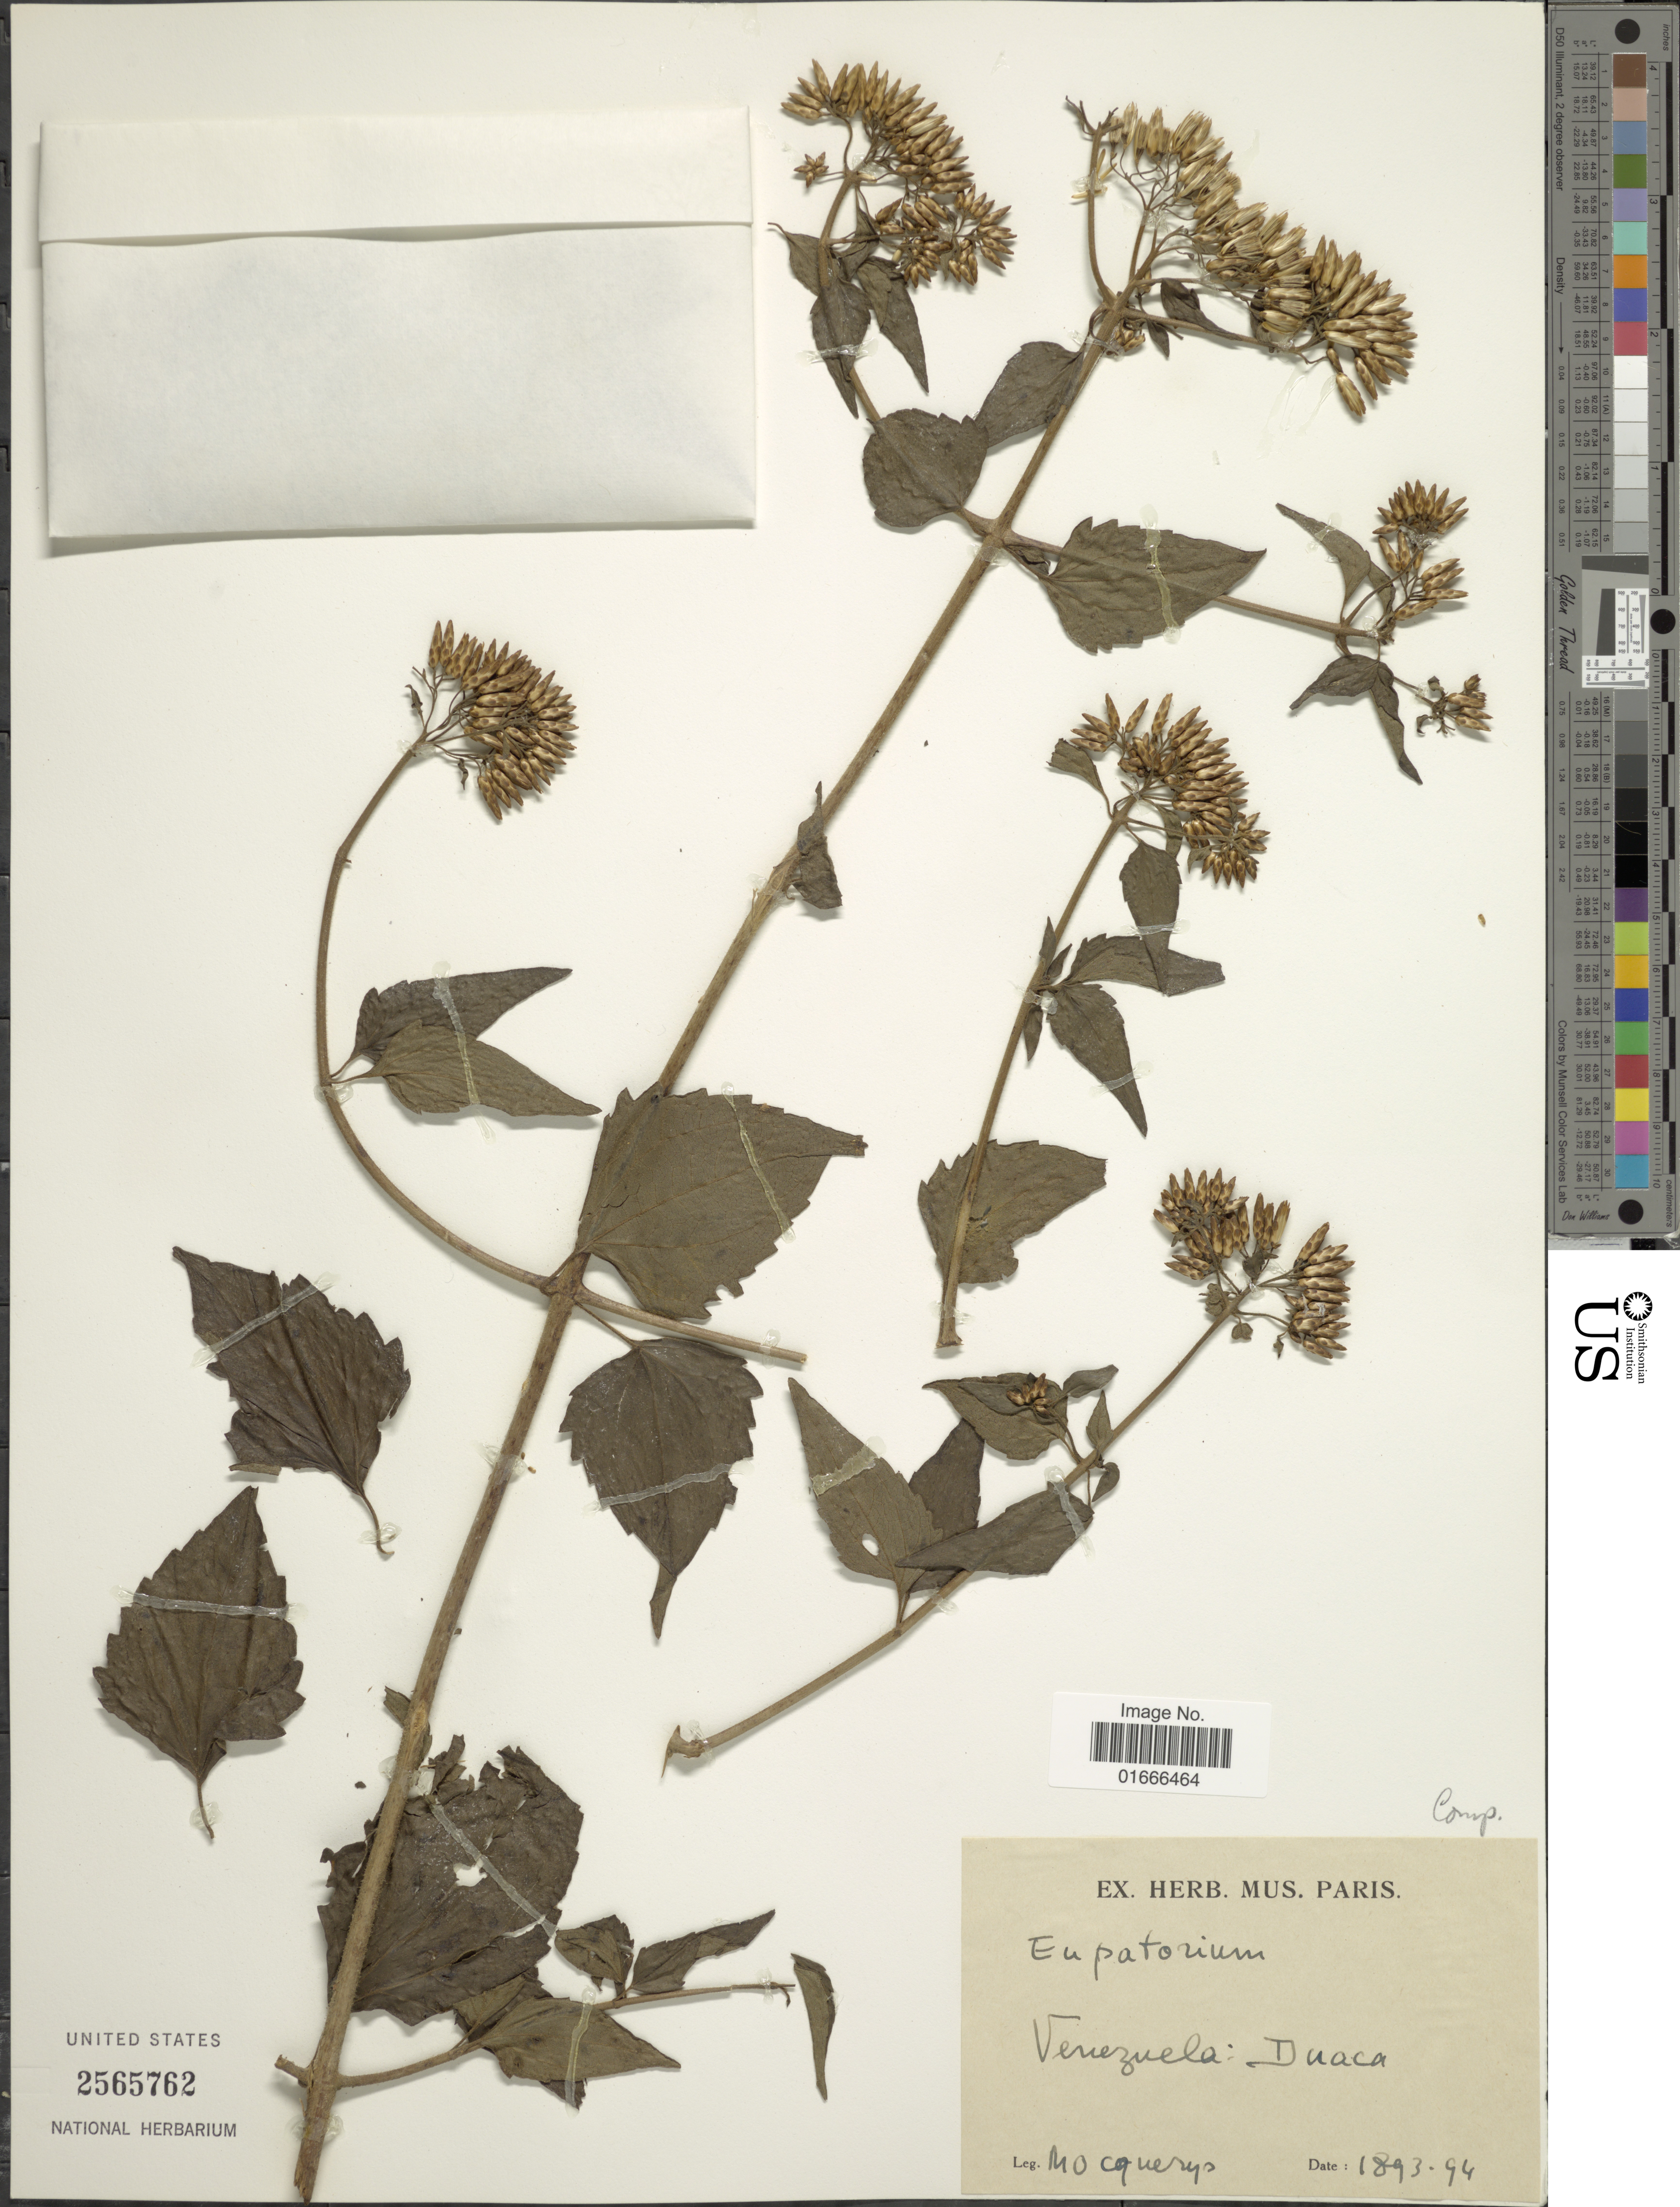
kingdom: Plantae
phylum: Tracheophyta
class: Magnoliopsida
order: Asterales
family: Asteraceae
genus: Chromolaena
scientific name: Chromolaena odorata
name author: (L.) R.M. King & H. Rob.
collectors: A. Mocquerys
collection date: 1893/1894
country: Venezuela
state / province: Lara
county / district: Crespo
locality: Duaca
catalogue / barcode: US 2565762